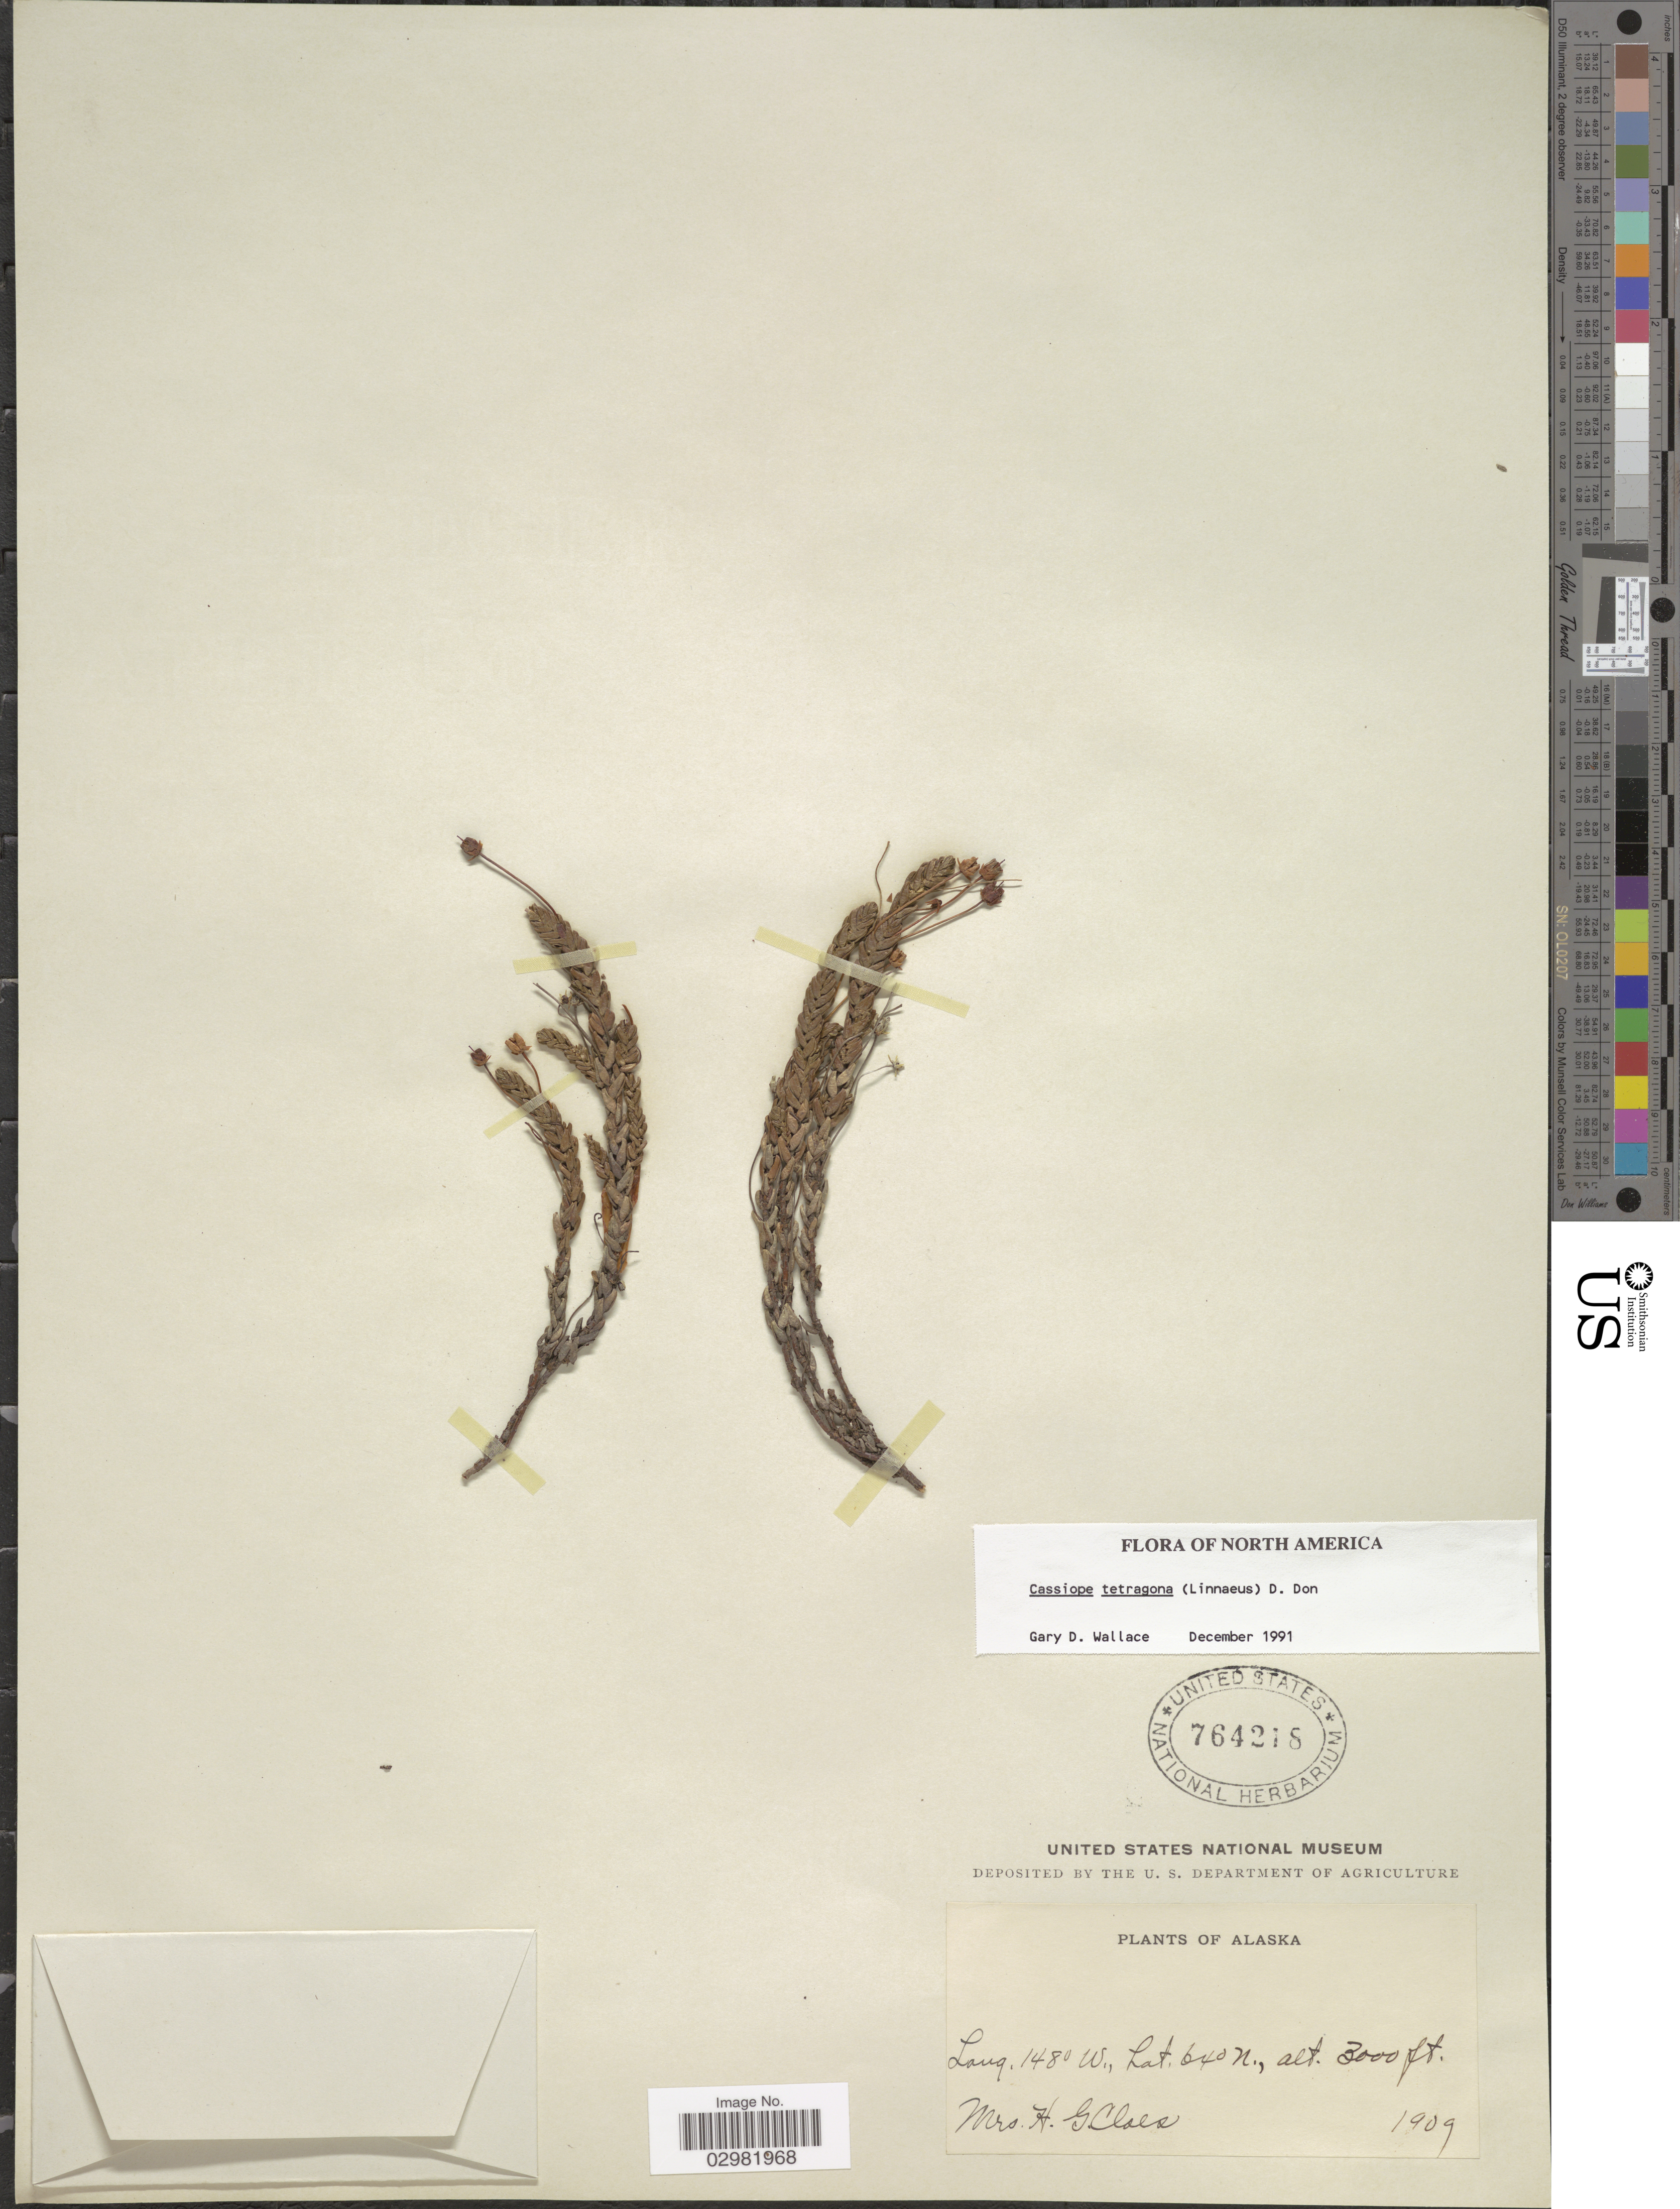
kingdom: Plantae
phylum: Tracheophyta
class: Magnoliopsida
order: Ericales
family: Ericaceae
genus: Cassiope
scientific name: Cassiope tetragona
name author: (L.) D. Don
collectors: H. Cloes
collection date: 1909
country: United States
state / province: Alaska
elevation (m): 914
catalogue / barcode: US 764218